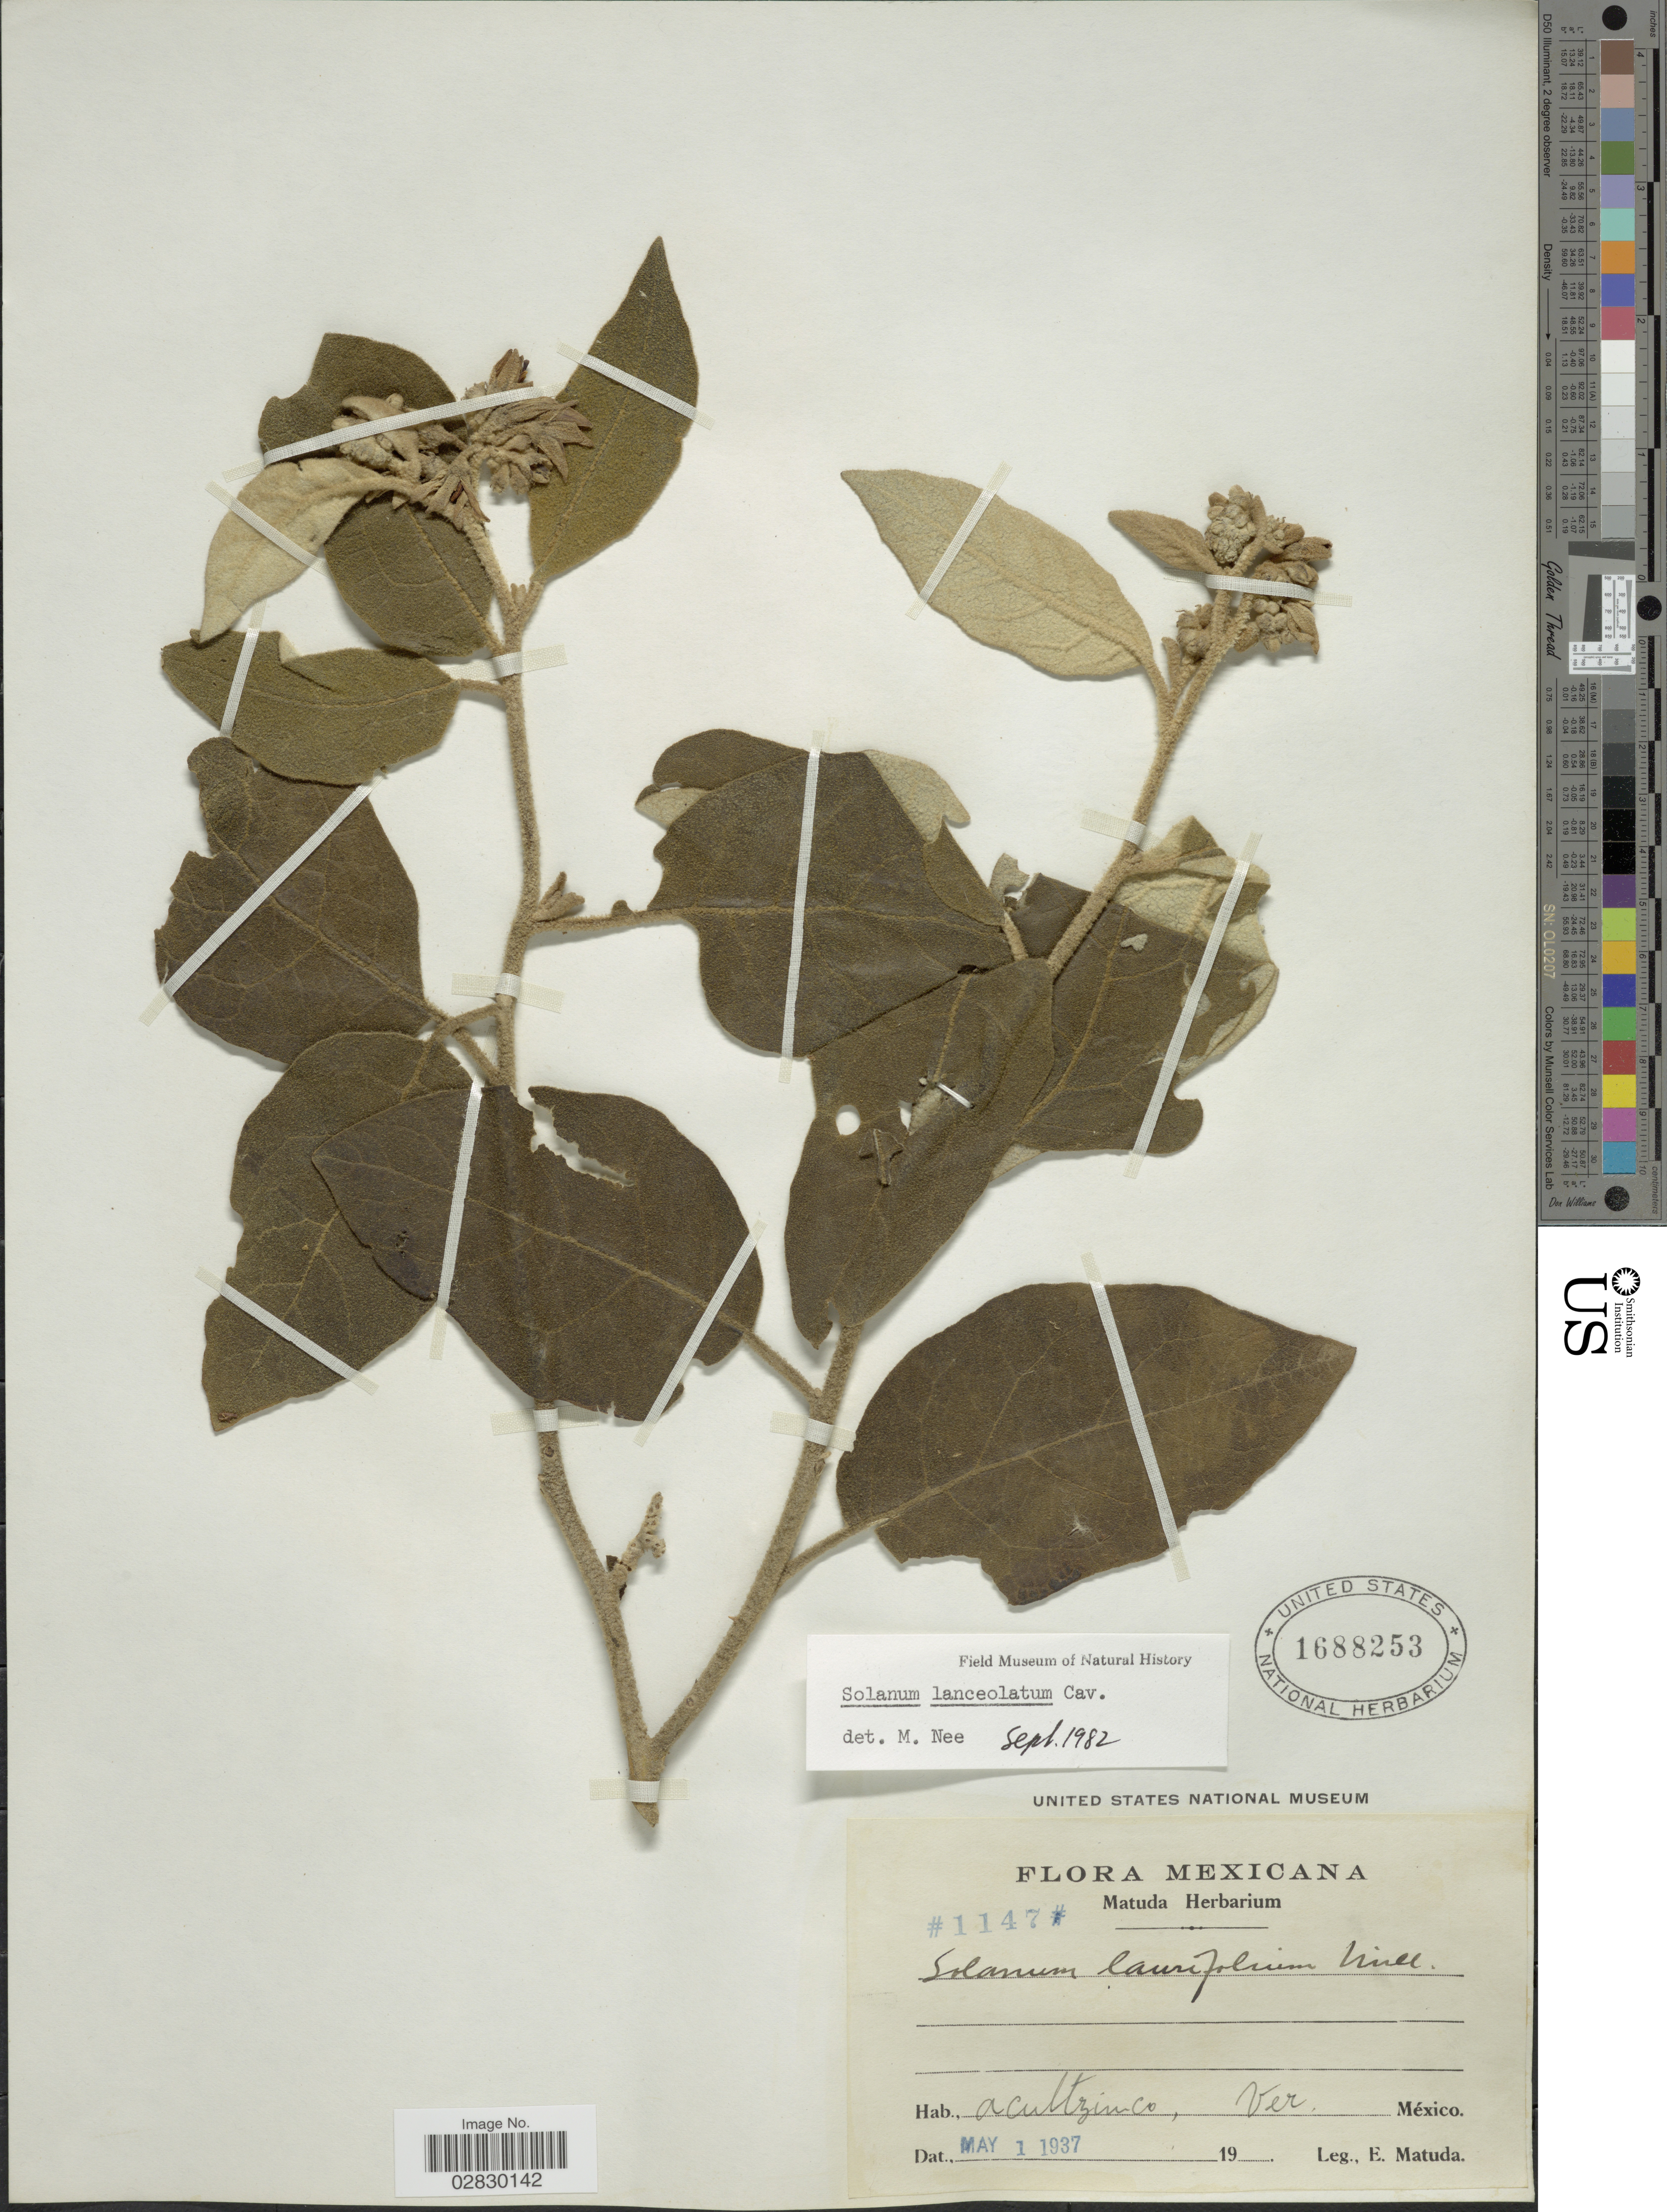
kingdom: Plantae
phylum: Tracheophyta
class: Magnoliopsida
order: Solanales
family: Solanaceae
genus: Solanum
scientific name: Solanum lanceolatum Berthault, nom. illeg.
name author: Berthault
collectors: E. Matuda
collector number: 1147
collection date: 1937-05-01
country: Mexico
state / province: Veracruz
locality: Acultzinco. Ver.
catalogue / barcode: US 1688253